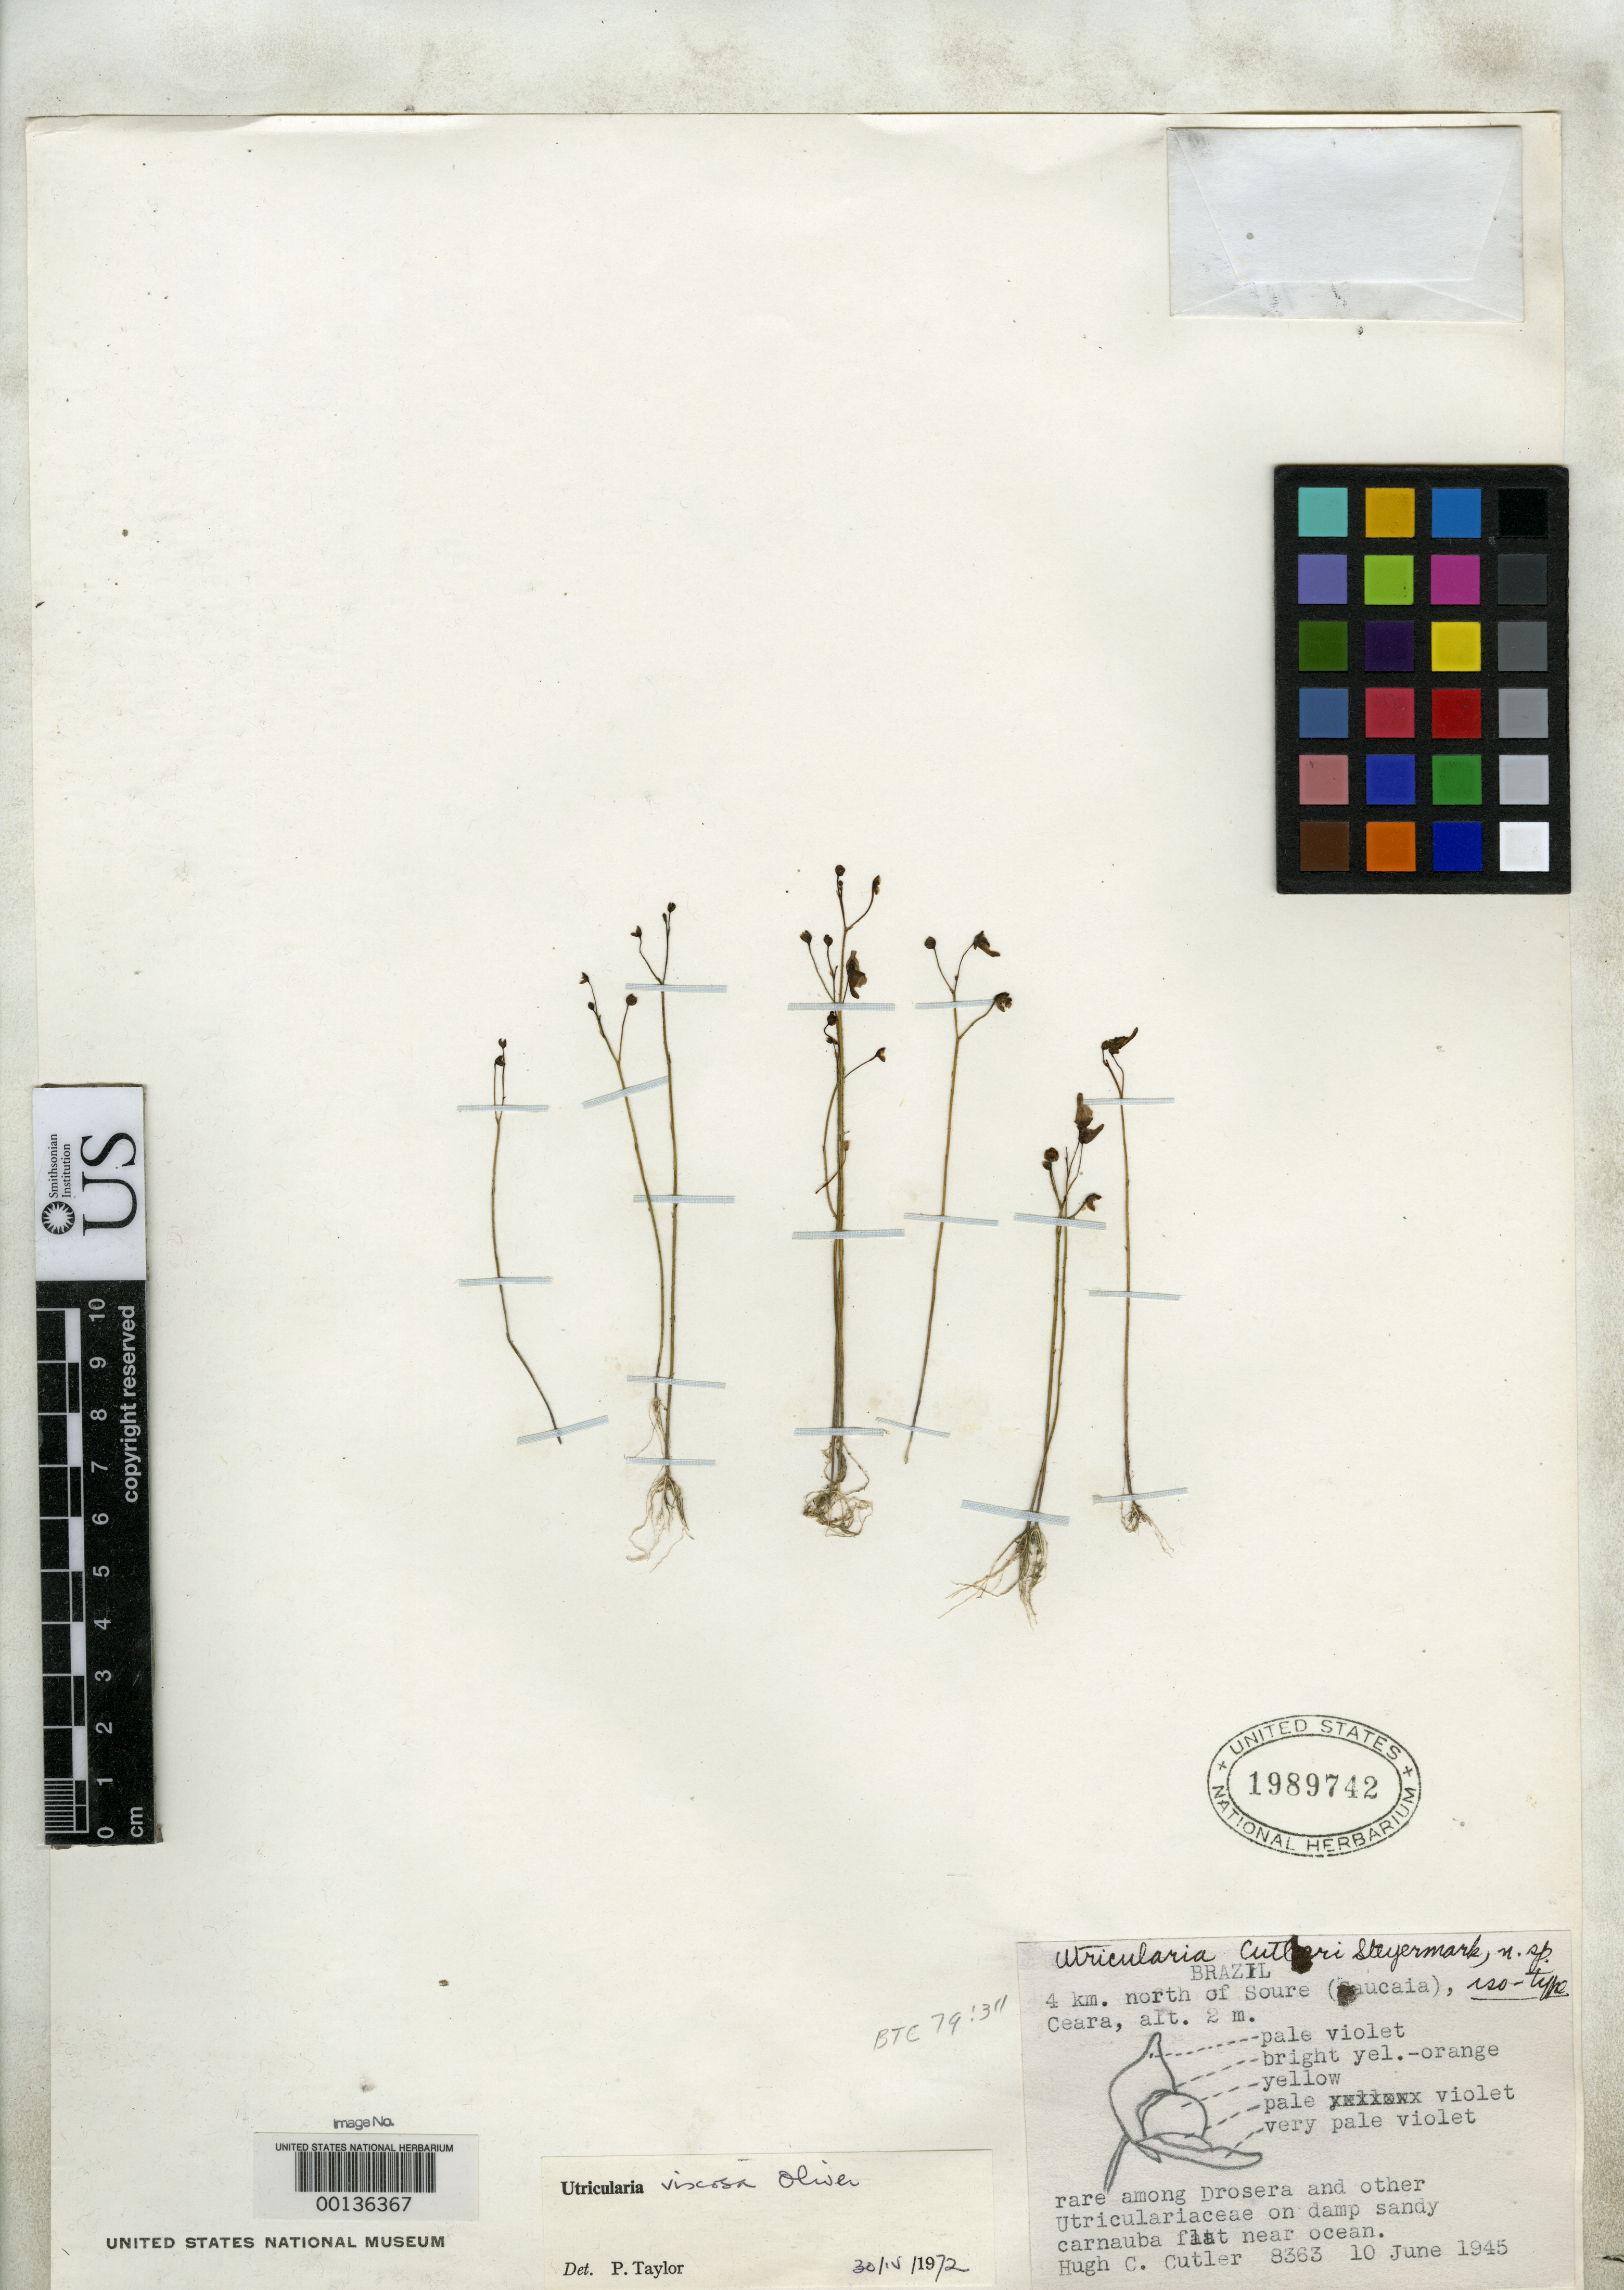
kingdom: Plantae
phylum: Tracheophyta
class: Magnoliopsida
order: Lamiales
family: Lentibulariaceae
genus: Utricularia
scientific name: Utricularia cutleri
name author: Steyerm.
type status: Isotype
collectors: H. C. Cutler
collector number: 8363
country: Brazil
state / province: Minas Gerais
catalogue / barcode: US 1989742